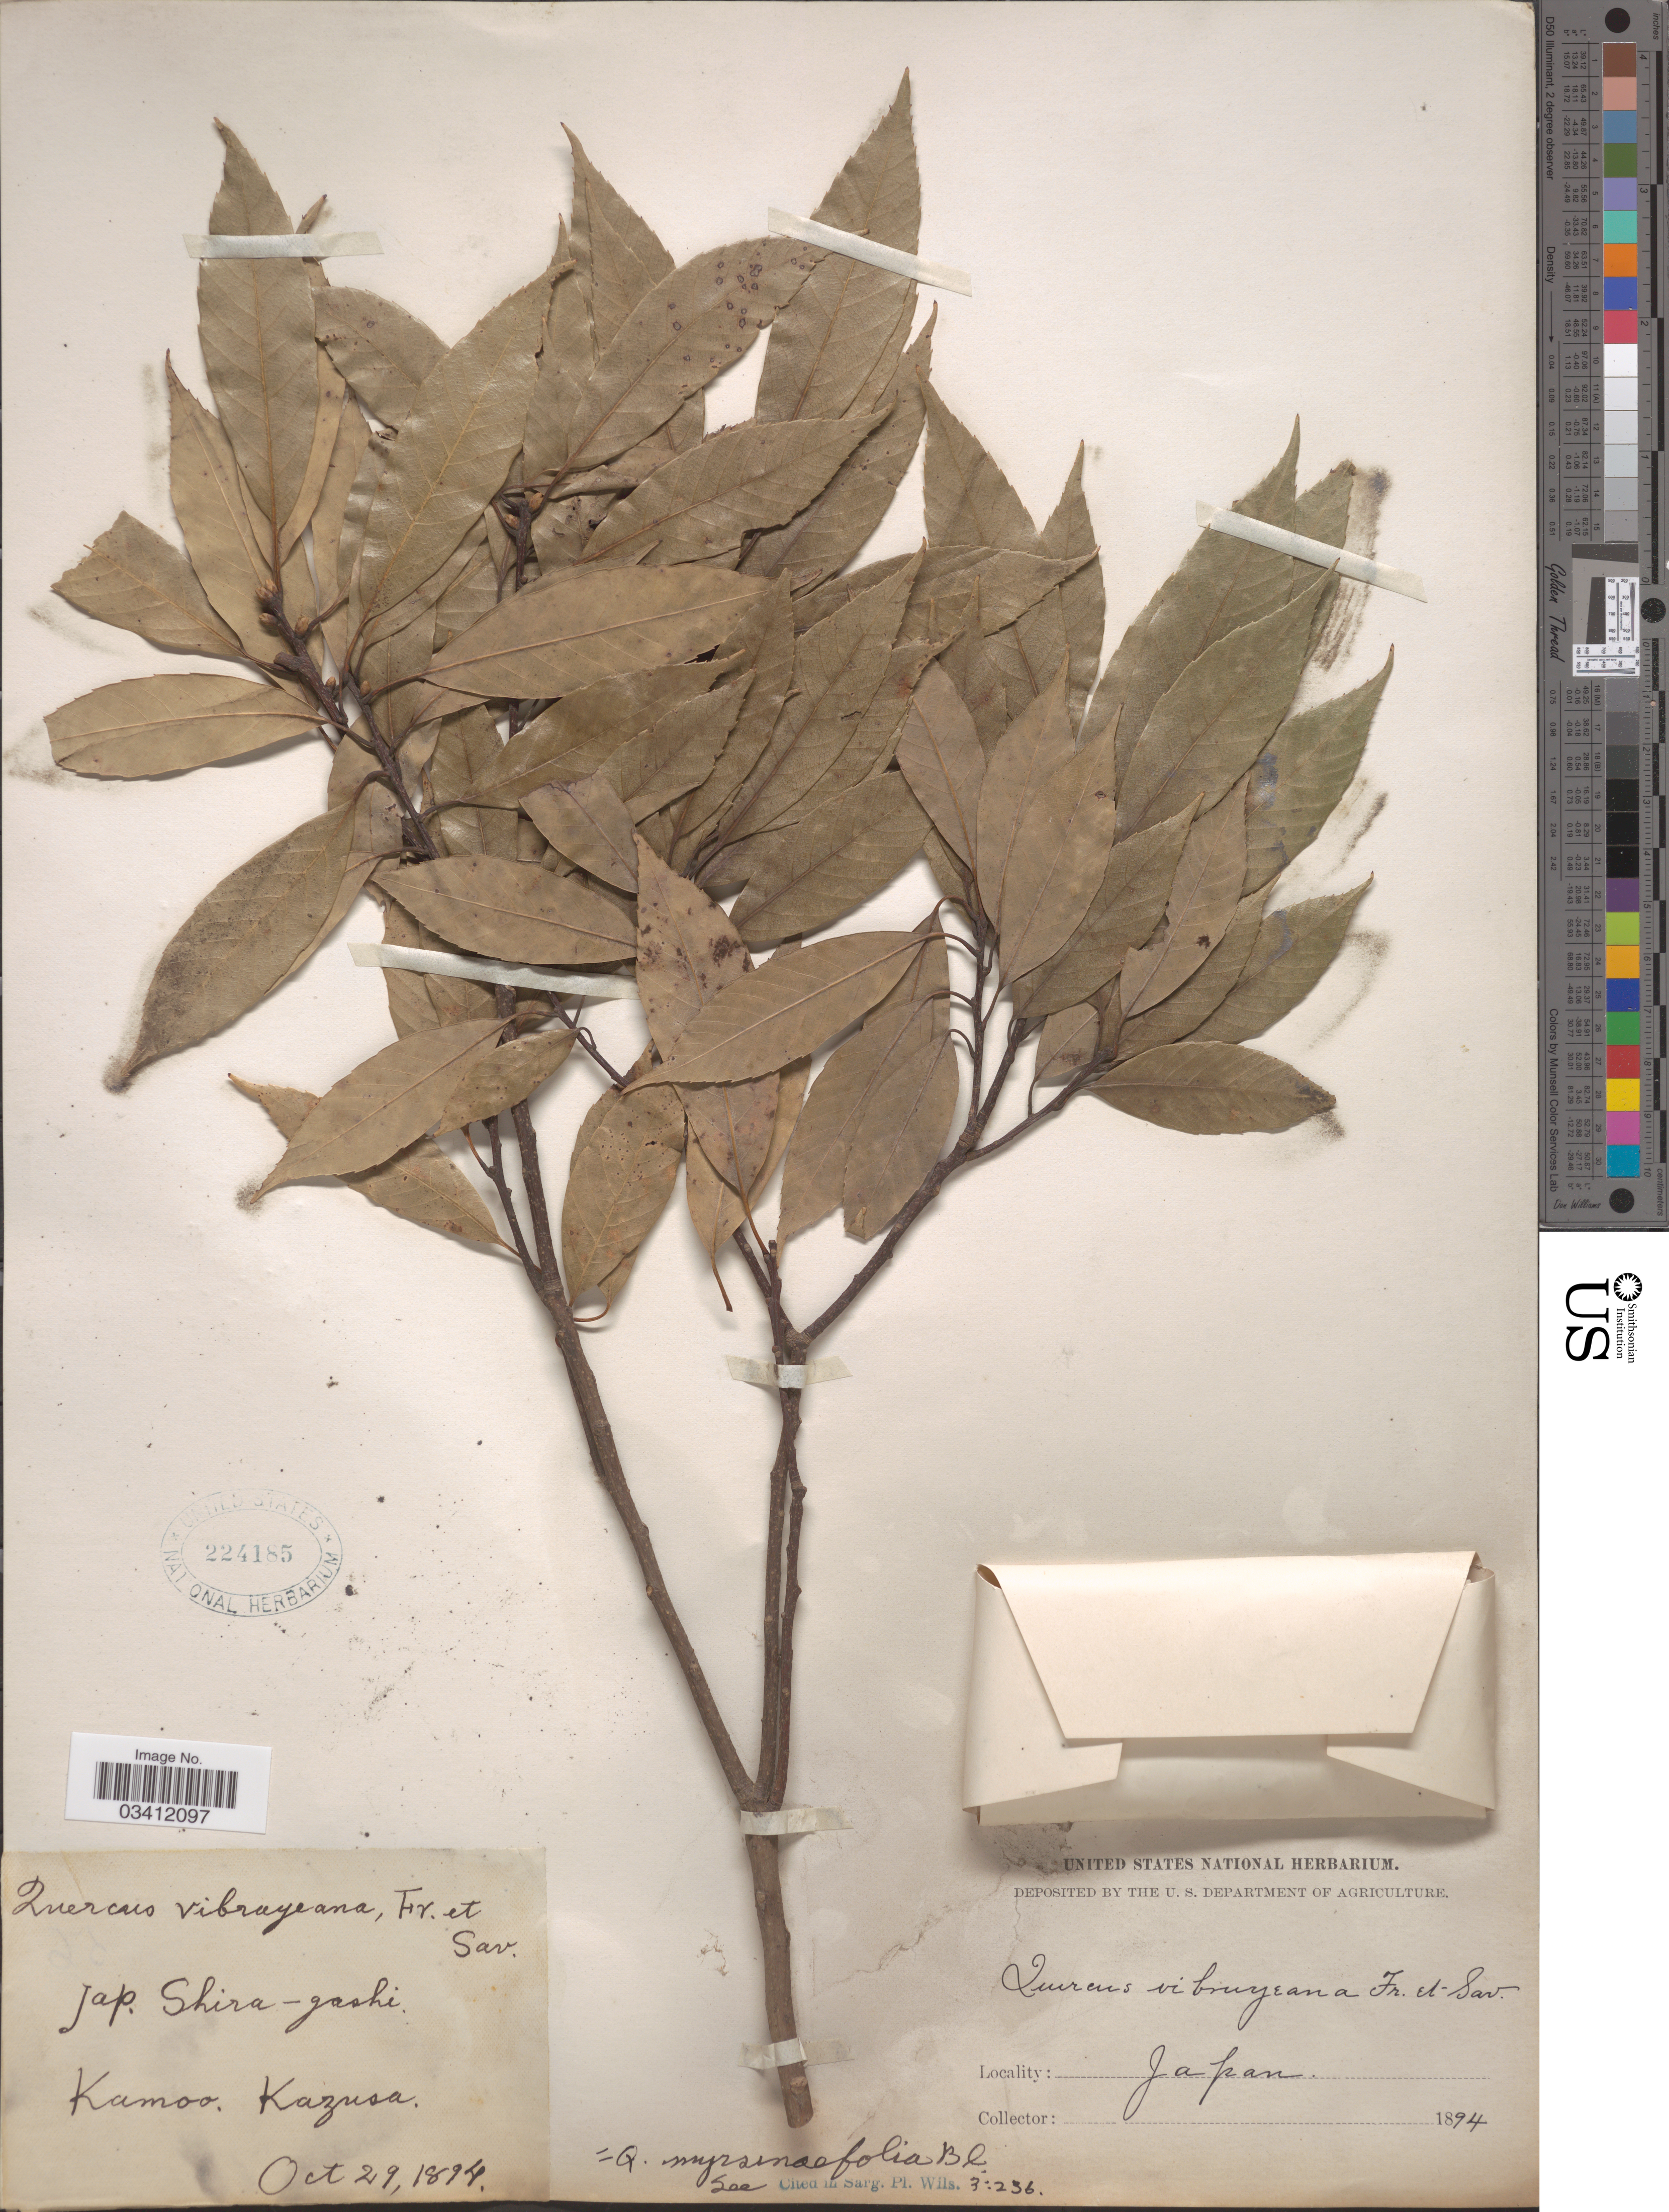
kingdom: Plantae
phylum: Tracheophyta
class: Magnoliopsida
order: Fagales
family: Fagaceae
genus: Quercus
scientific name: Quercus myrsinifolia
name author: Blume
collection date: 1894-10-29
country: Japan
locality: Kamoo. Kazusa.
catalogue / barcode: US 224185